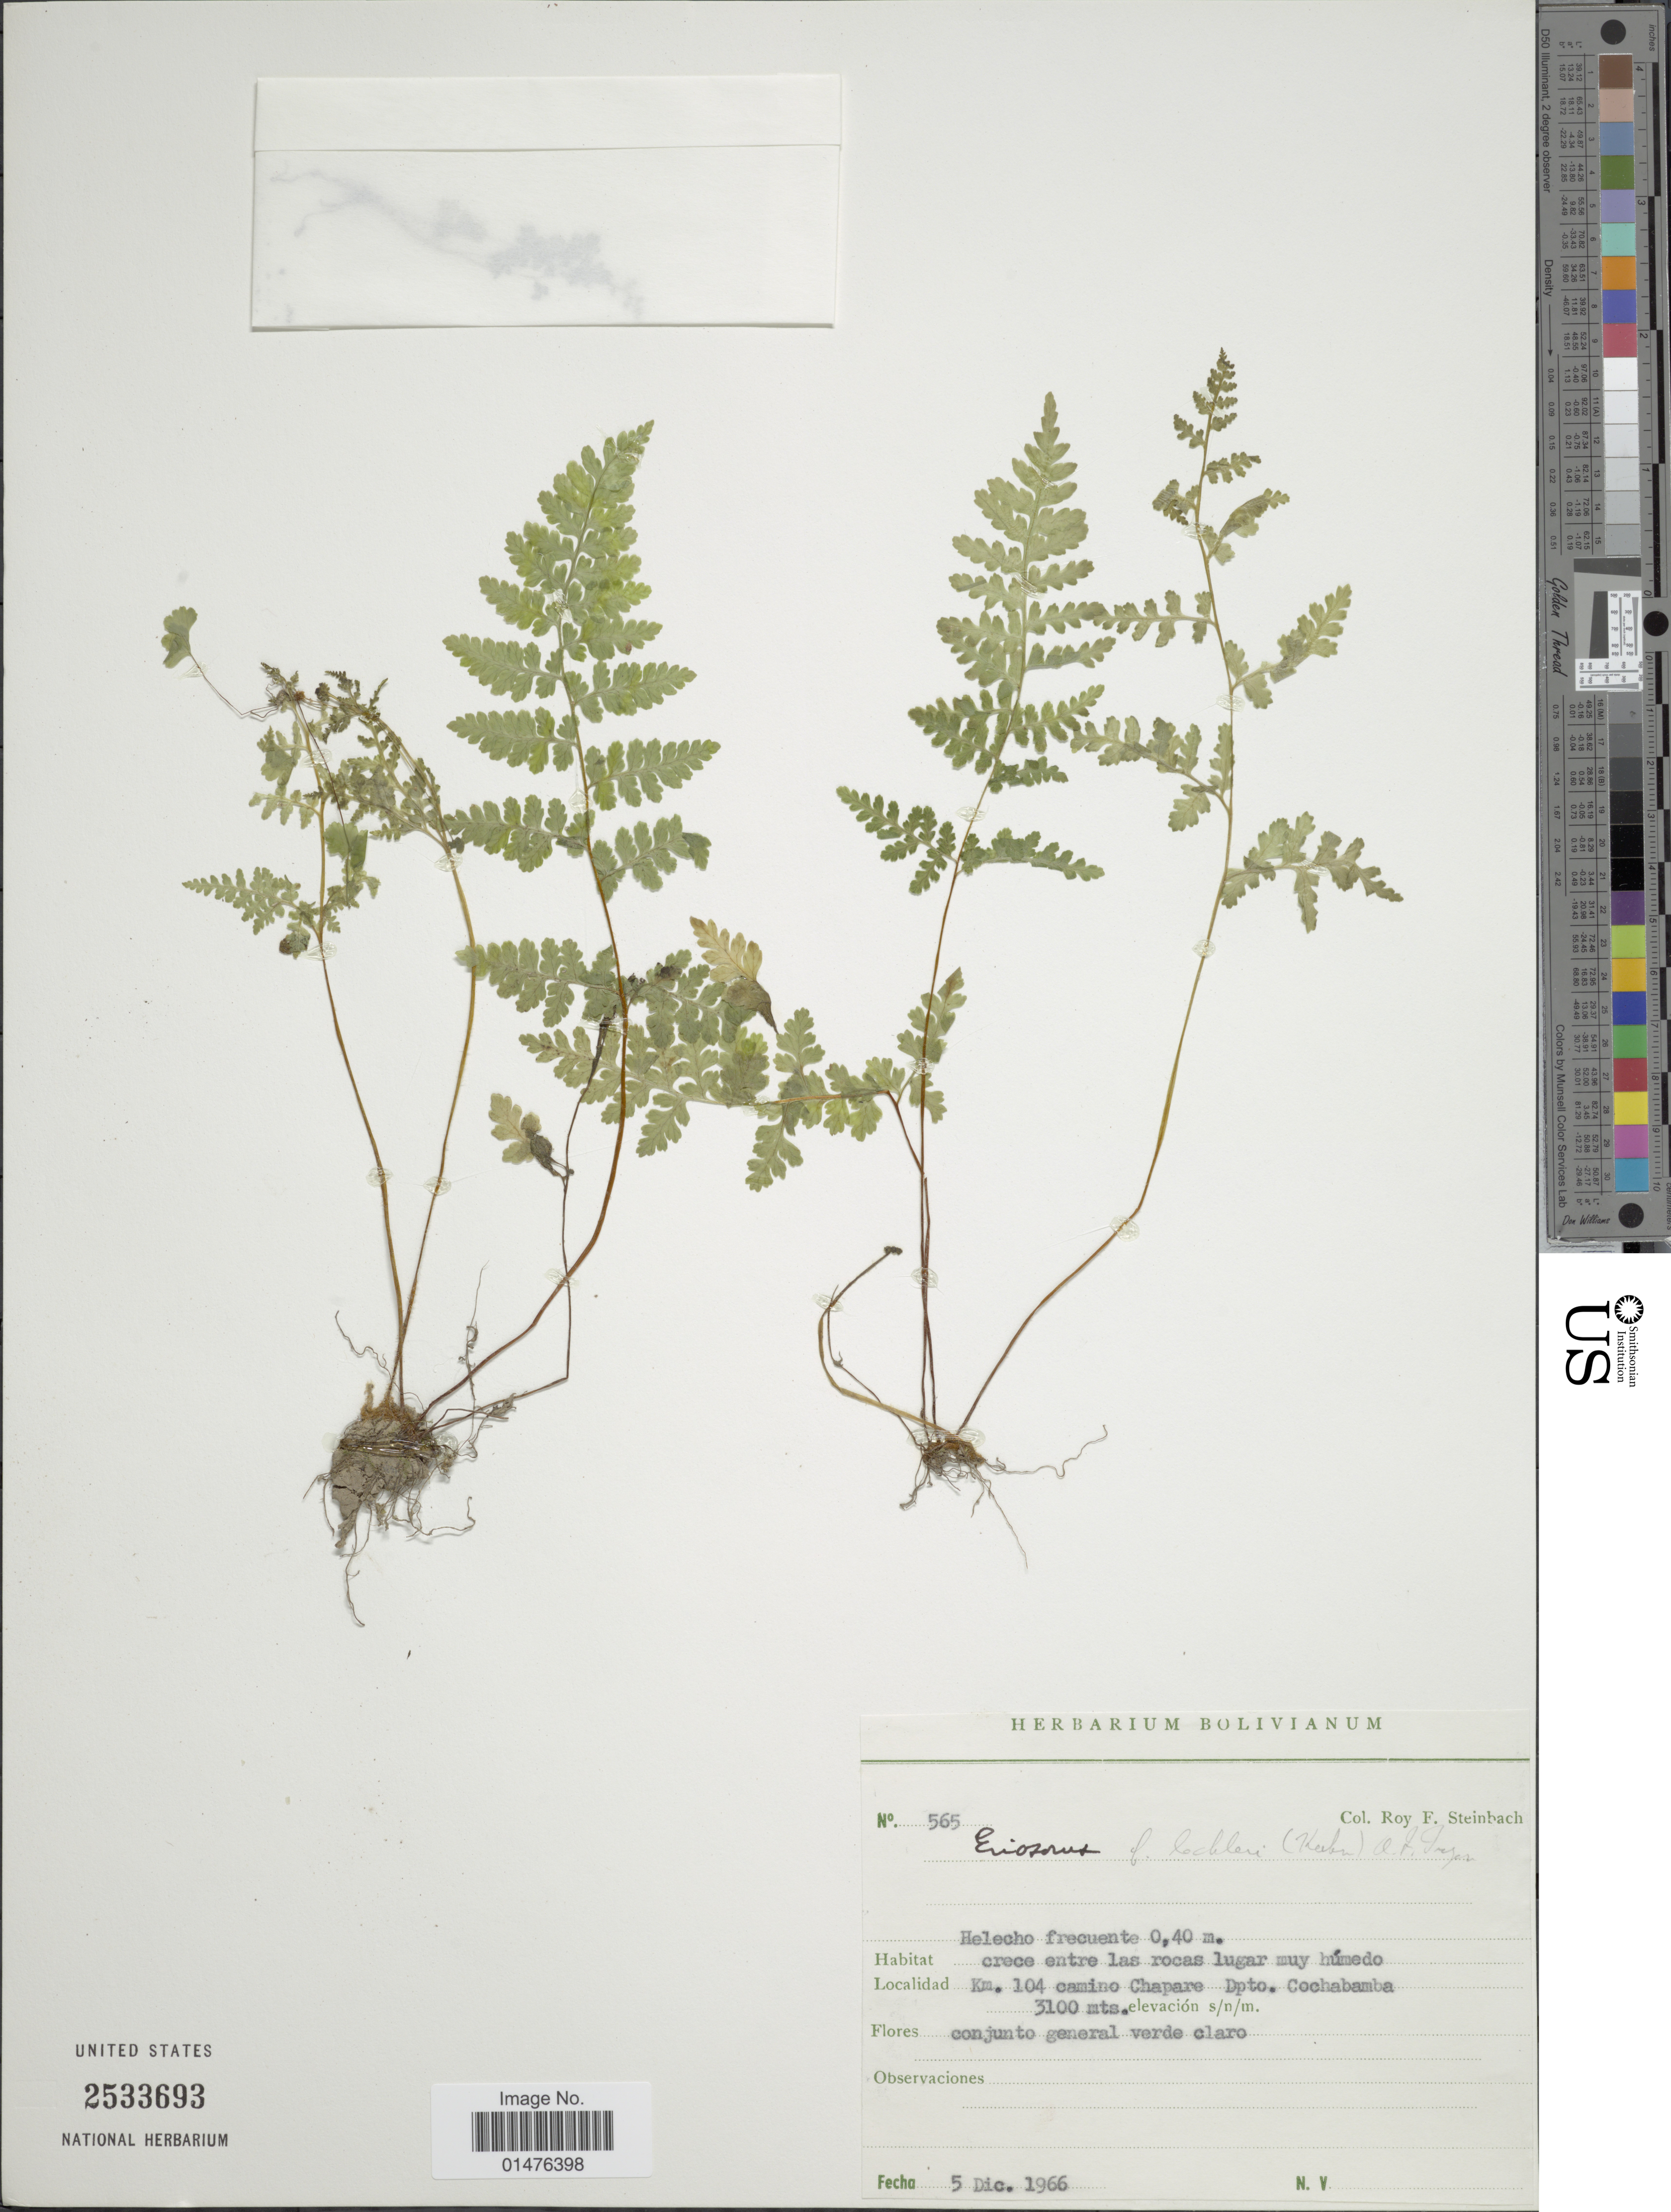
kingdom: Plantae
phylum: Tracheophyta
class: Polypodiopsida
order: Polypodiales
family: Pteridaceae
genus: Jamesonia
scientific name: Jamesonia lechleri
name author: (Kuhn) Christenh.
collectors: R. F. Steinbach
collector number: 565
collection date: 1966-12-05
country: Bolivia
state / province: Cochabamba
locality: Km 104 camino Chapare Dpto Cochabamba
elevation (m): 3100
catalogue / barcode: US 2533693